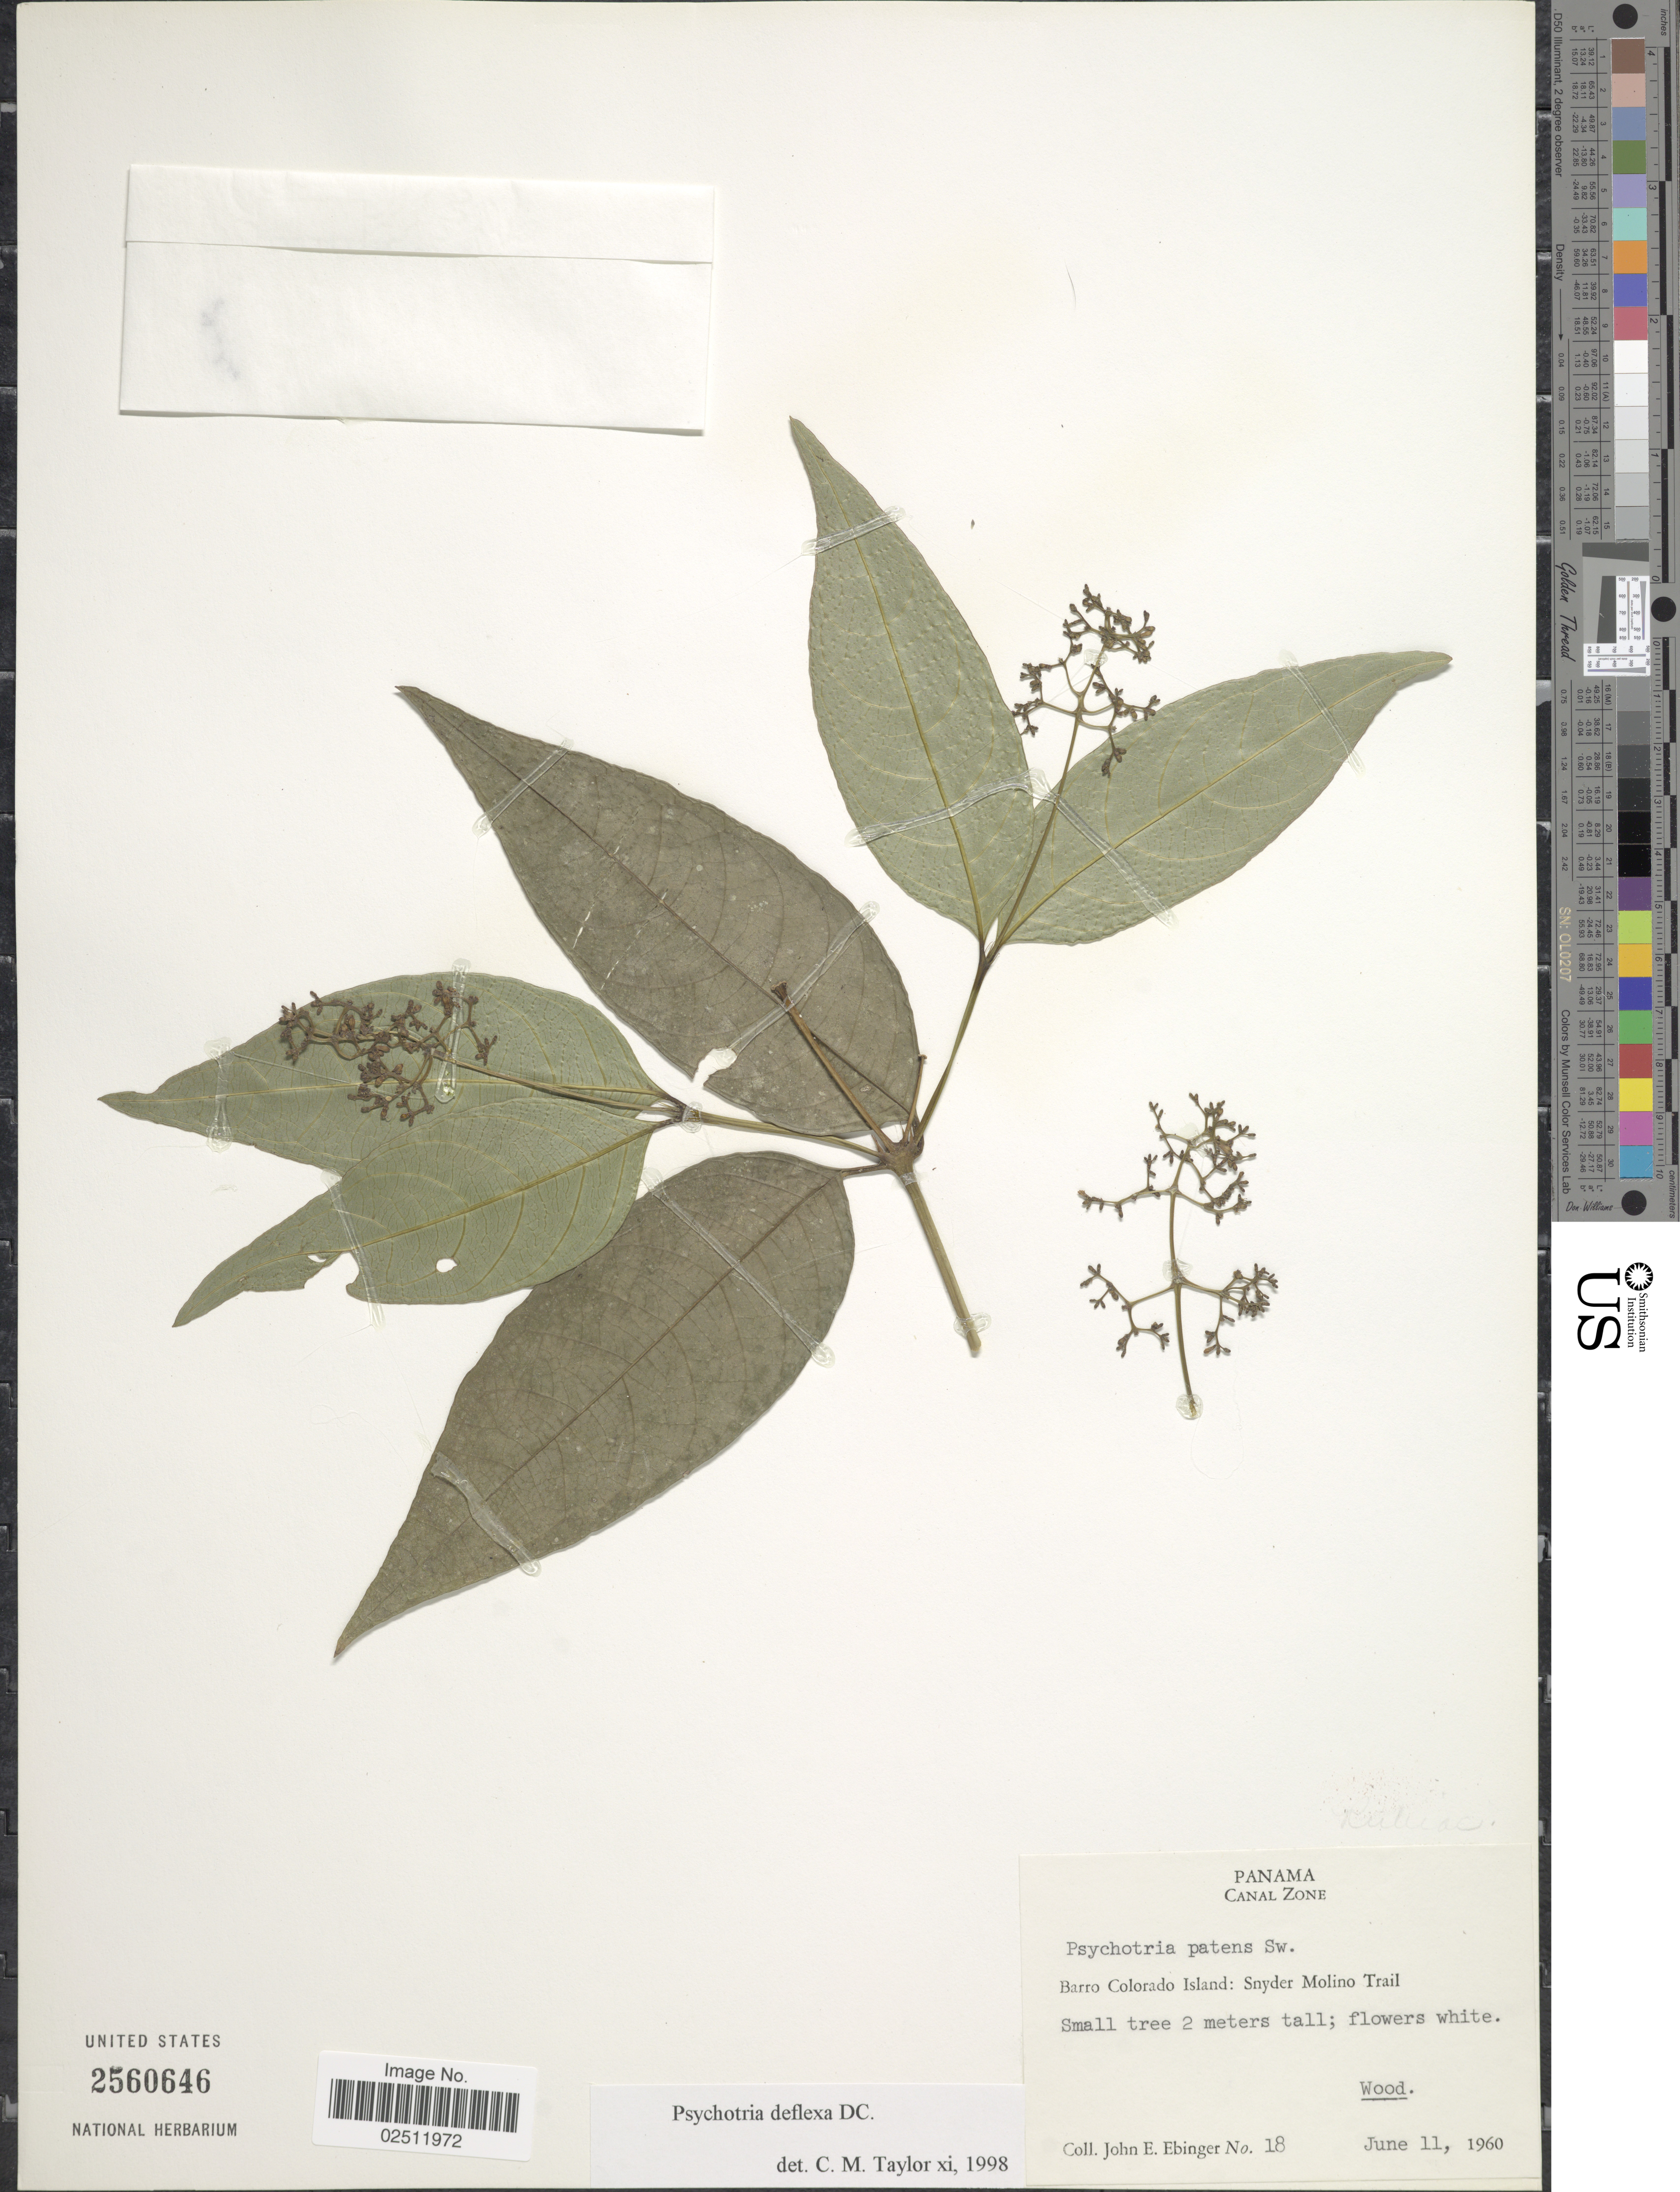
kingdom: Plantae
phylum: Tracheophyta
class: Magnoliopsida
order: Gentianales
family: Rubiaceae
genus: Psychotria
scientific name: Psychotria deflexa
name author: DC.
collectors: J. Ebinger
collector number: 18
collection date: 1960-06-11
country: Panama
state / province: Panamá Oeste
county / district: Canal Zone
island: Barro Colorado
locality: Barro Colorado Island: Snyder Molino Trail.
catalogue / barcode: US 2560646